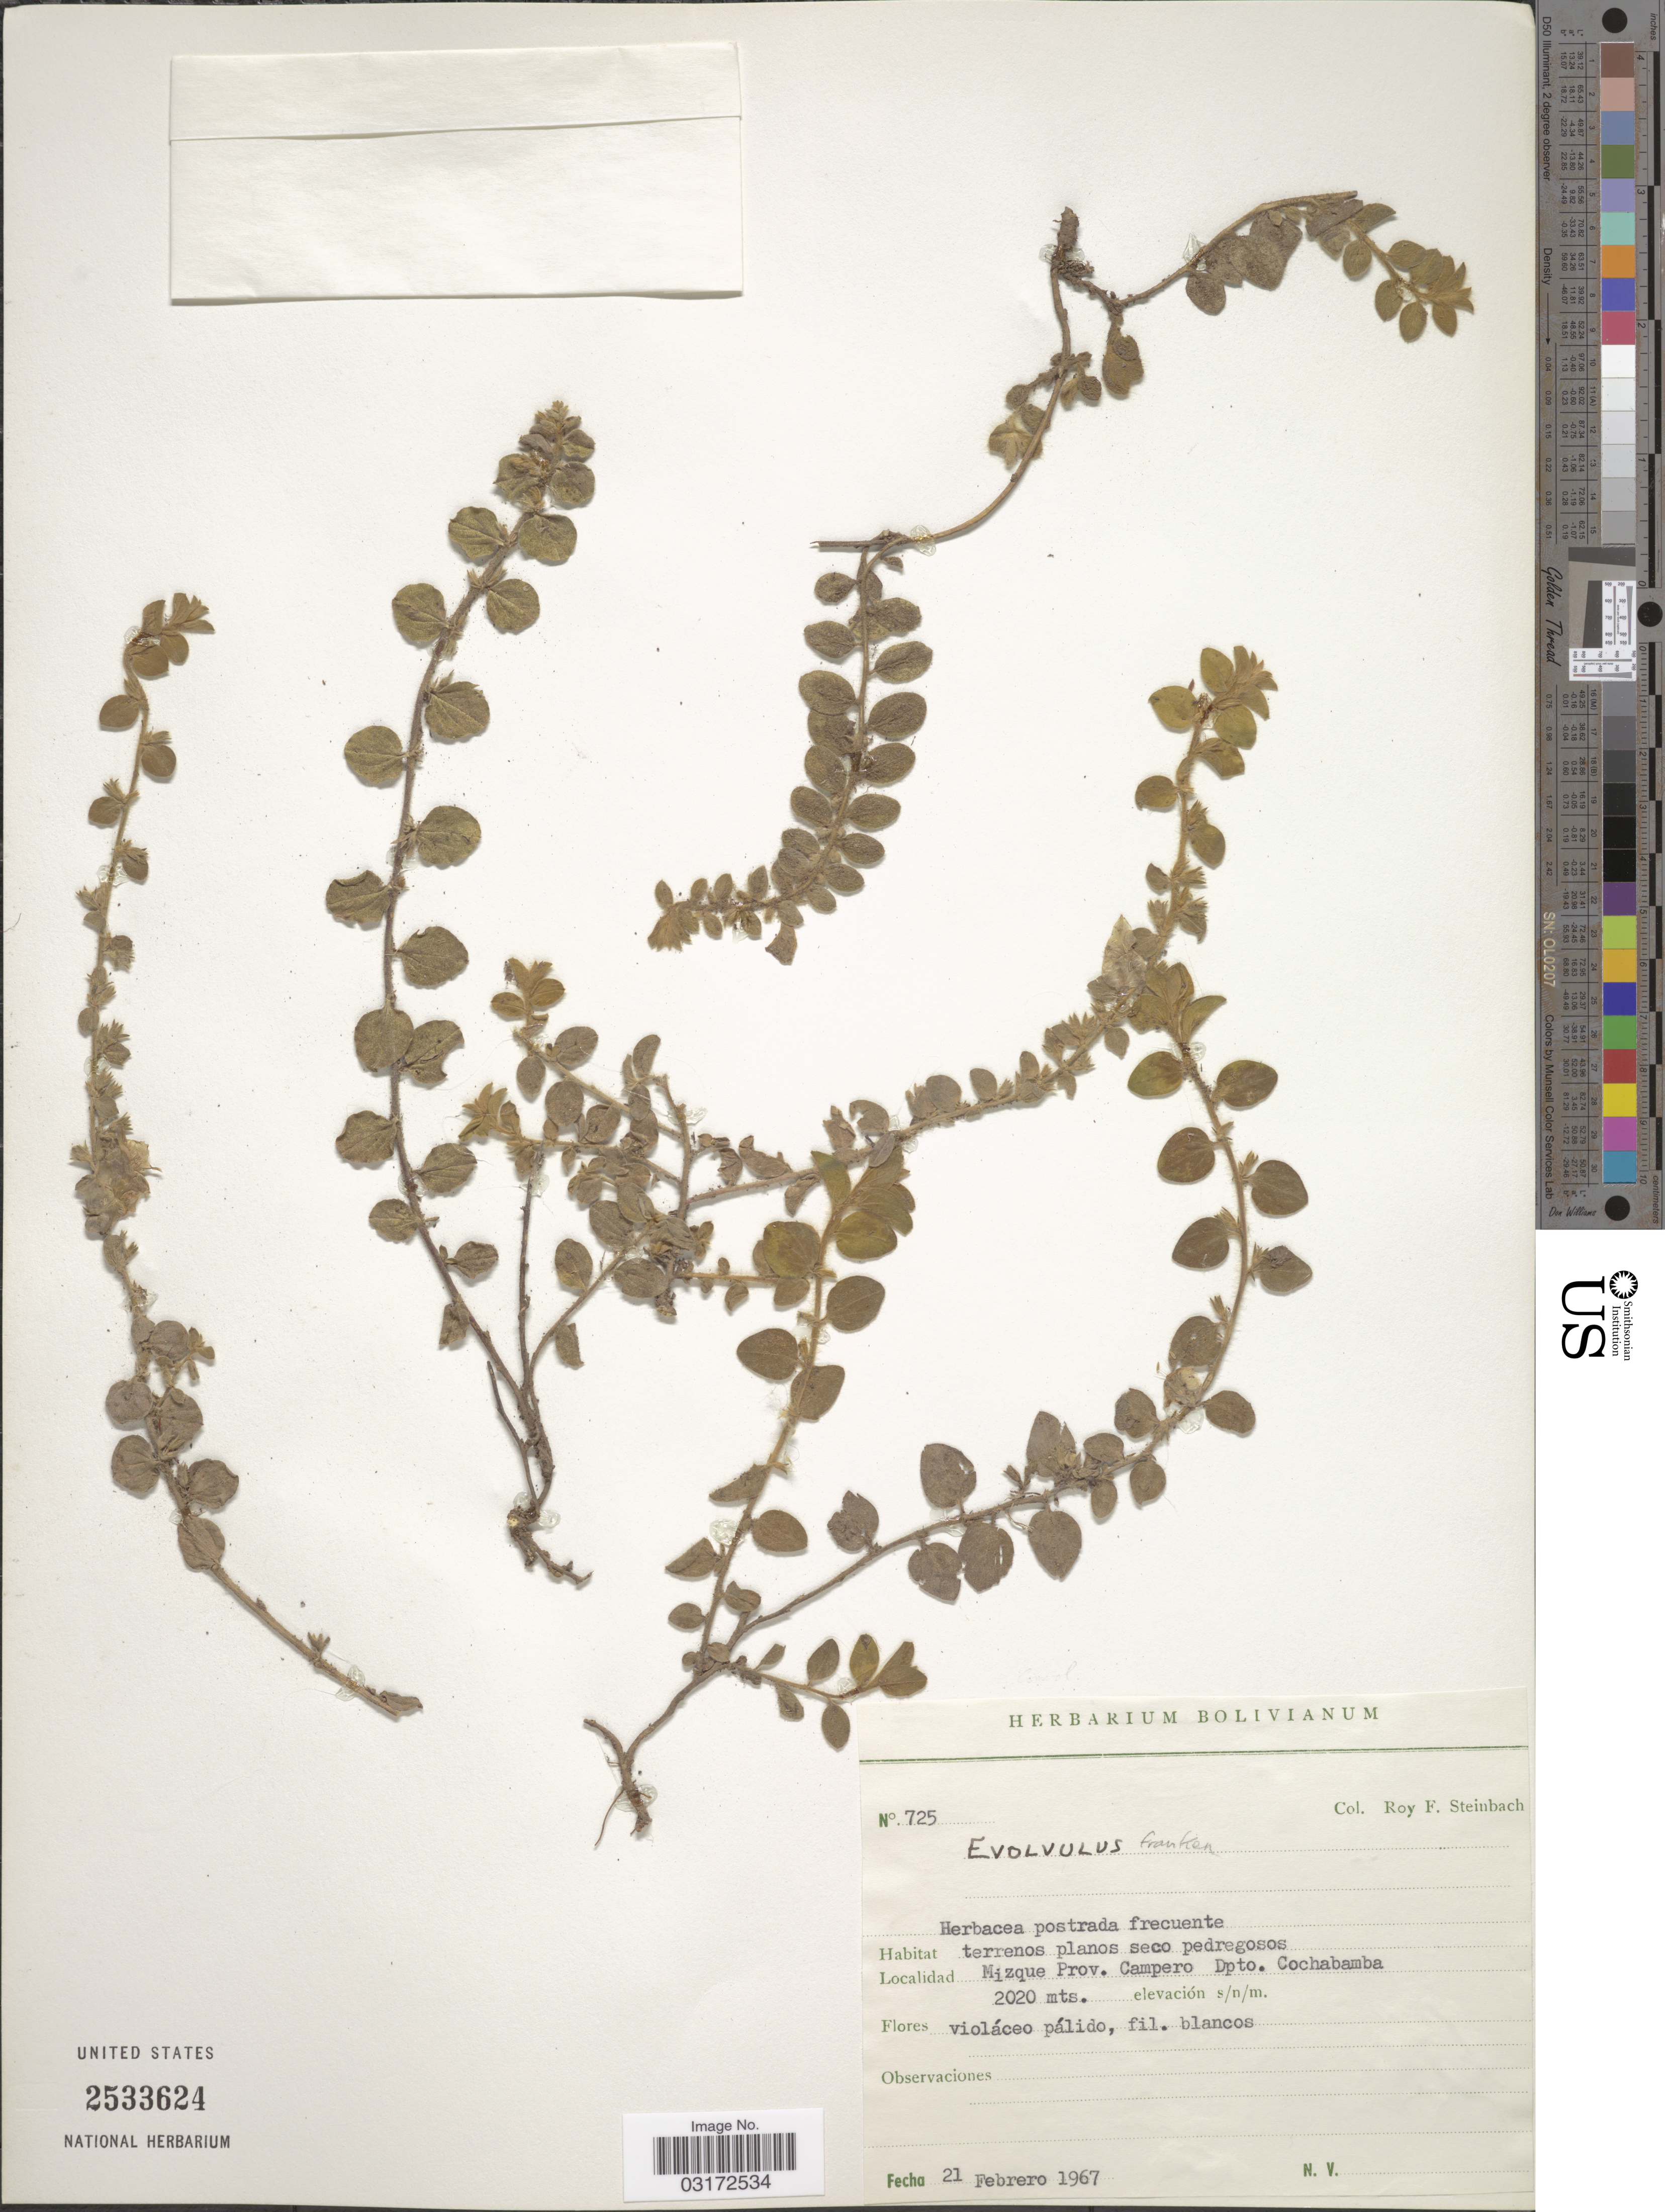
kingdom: Plantae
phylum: Tracheophyta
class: Magnoliopsida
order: Solanales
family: Convolvulaceae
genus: Evolvulus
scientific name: Evolvulus sp.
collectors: R. F. Steinbach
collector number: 725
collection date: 1967-02-21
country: Bolivia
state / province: Cochabamba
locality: Mizque Prov. Campero Dpto. Cochabamba.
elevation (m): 2020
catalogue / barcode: US 2533624